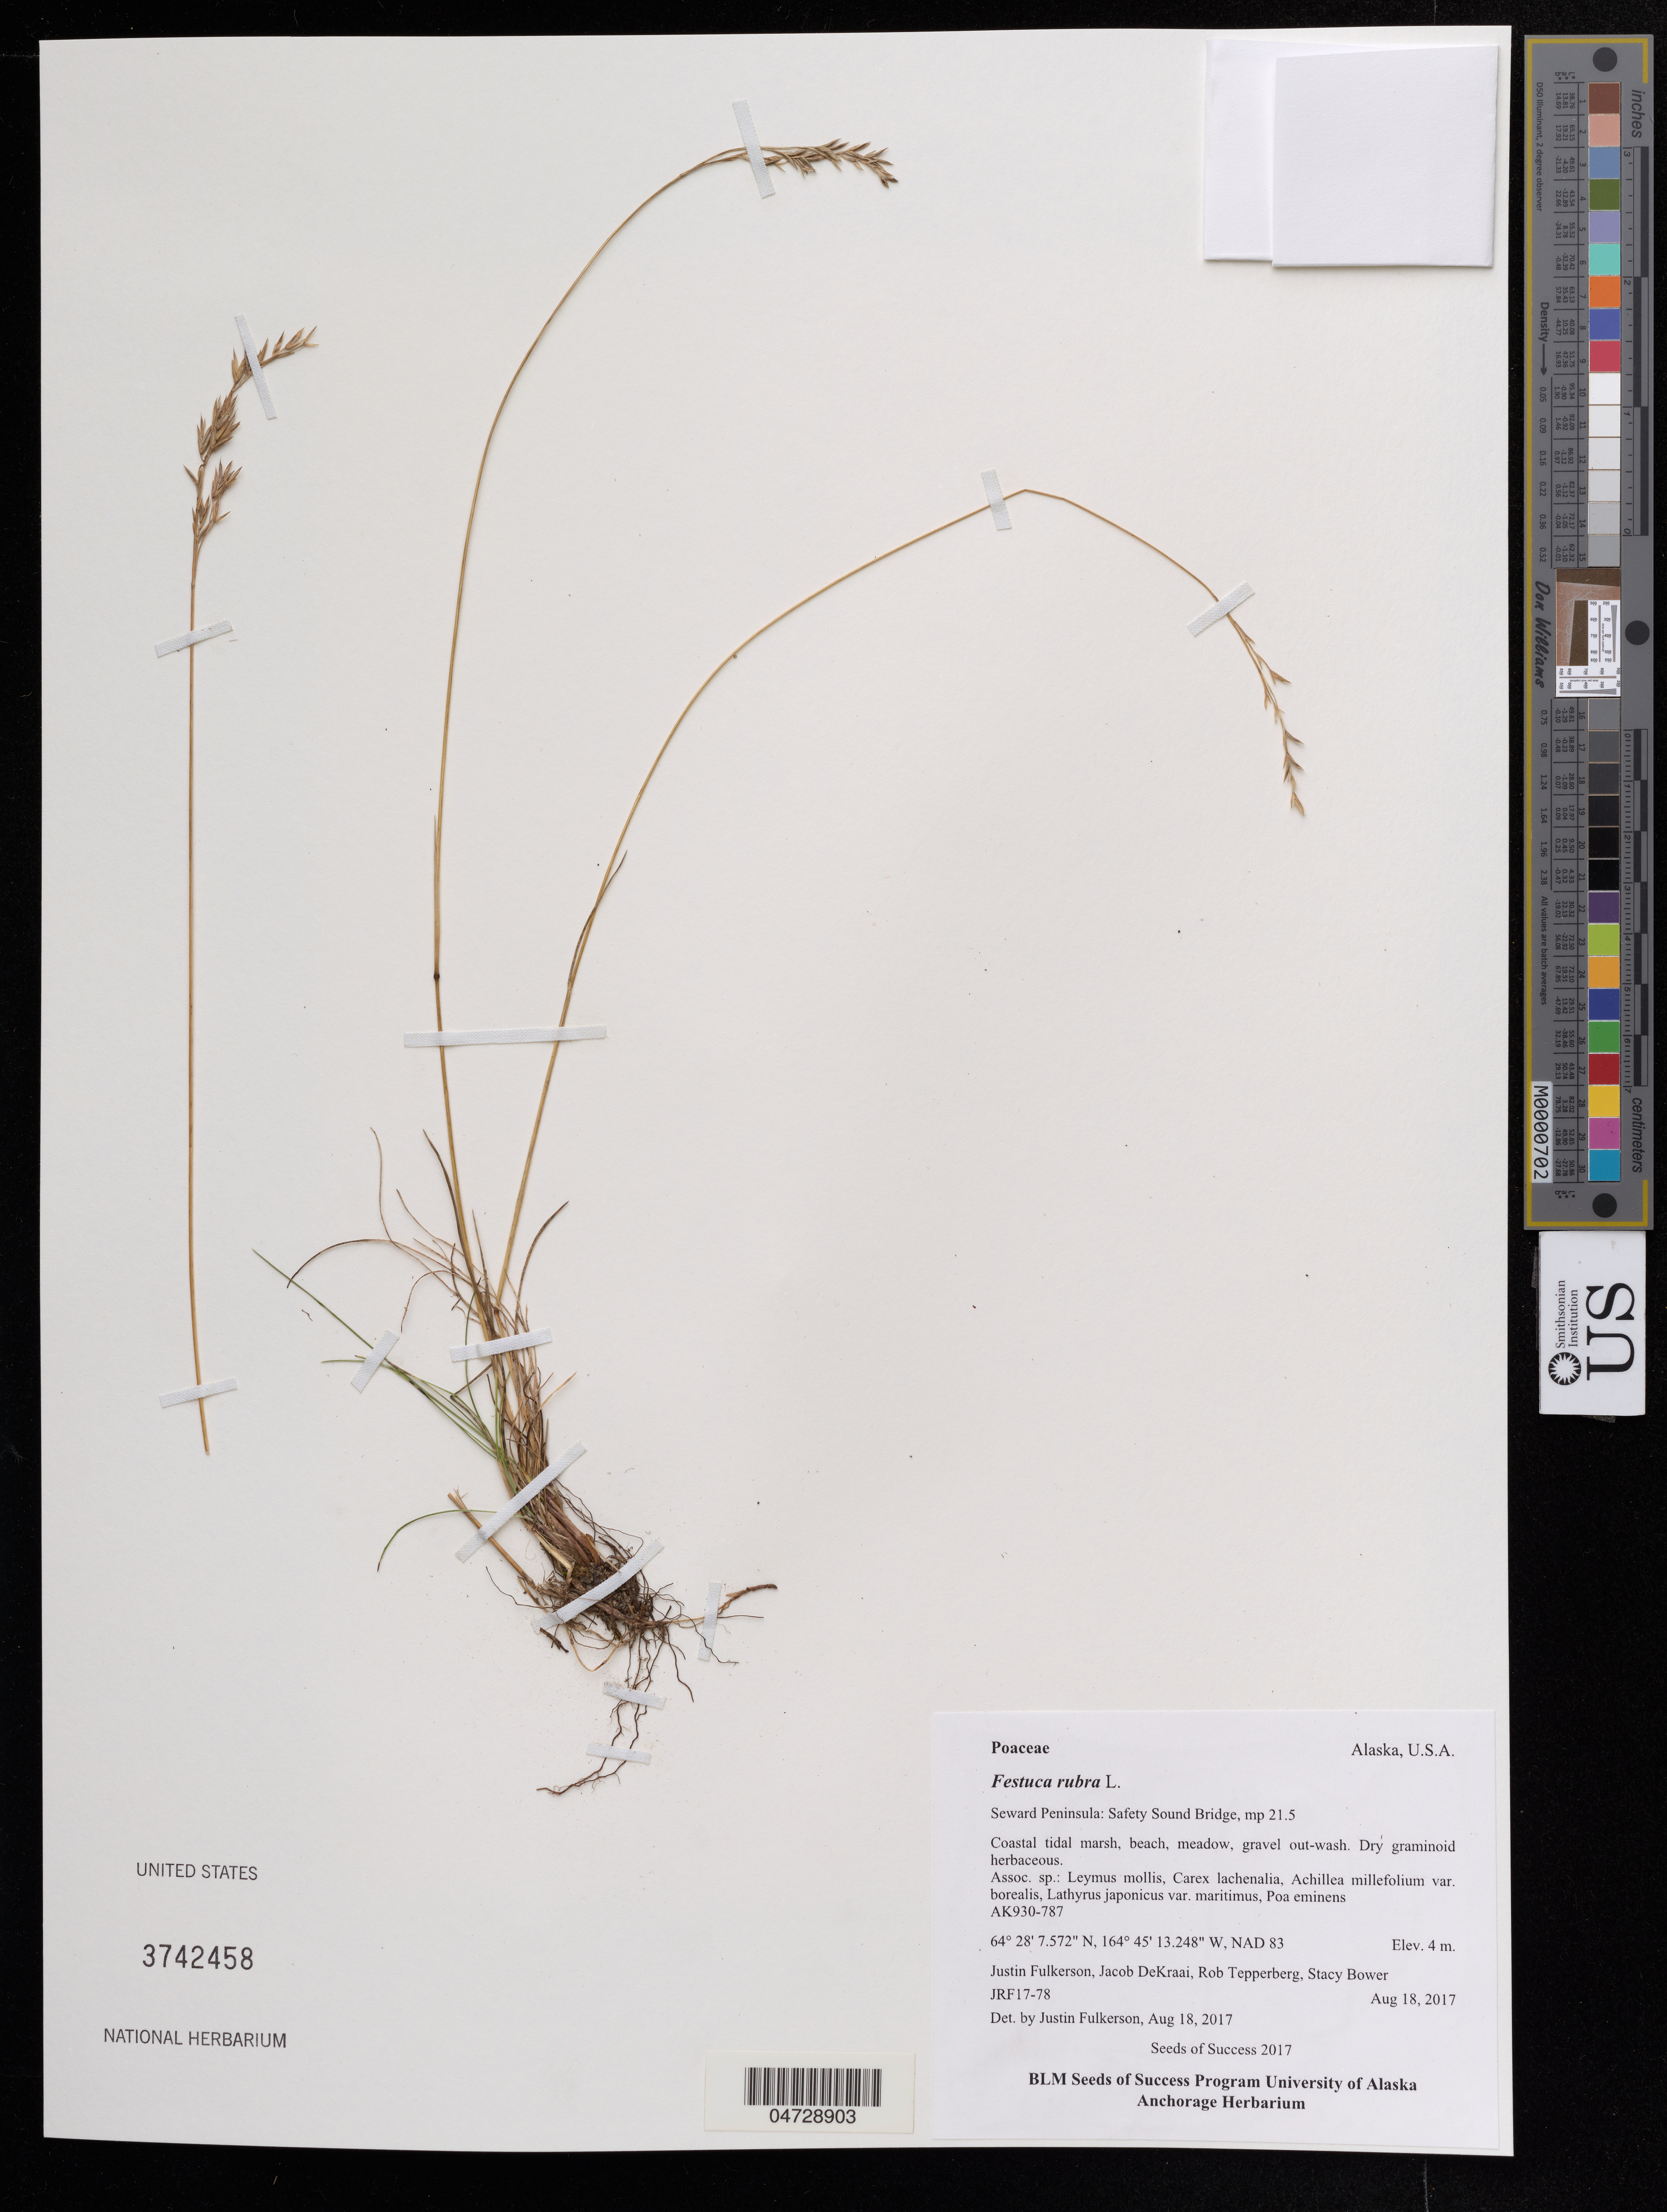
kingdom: Plantae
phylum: Tracheophyta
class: Liliopsida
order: Poales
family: Poaceae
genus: Festuca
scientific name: Festuca rubra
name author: L.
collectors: J. Fulkerson, J. Dekraai, R. Tepperberg & S. Bower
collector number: JRF17/78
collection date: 2017-08-18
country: United States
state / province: Alaska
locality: Seward Peninsula: Safety Sound Bridge, mp 21.5.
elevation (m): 4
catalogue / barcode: US 3742458